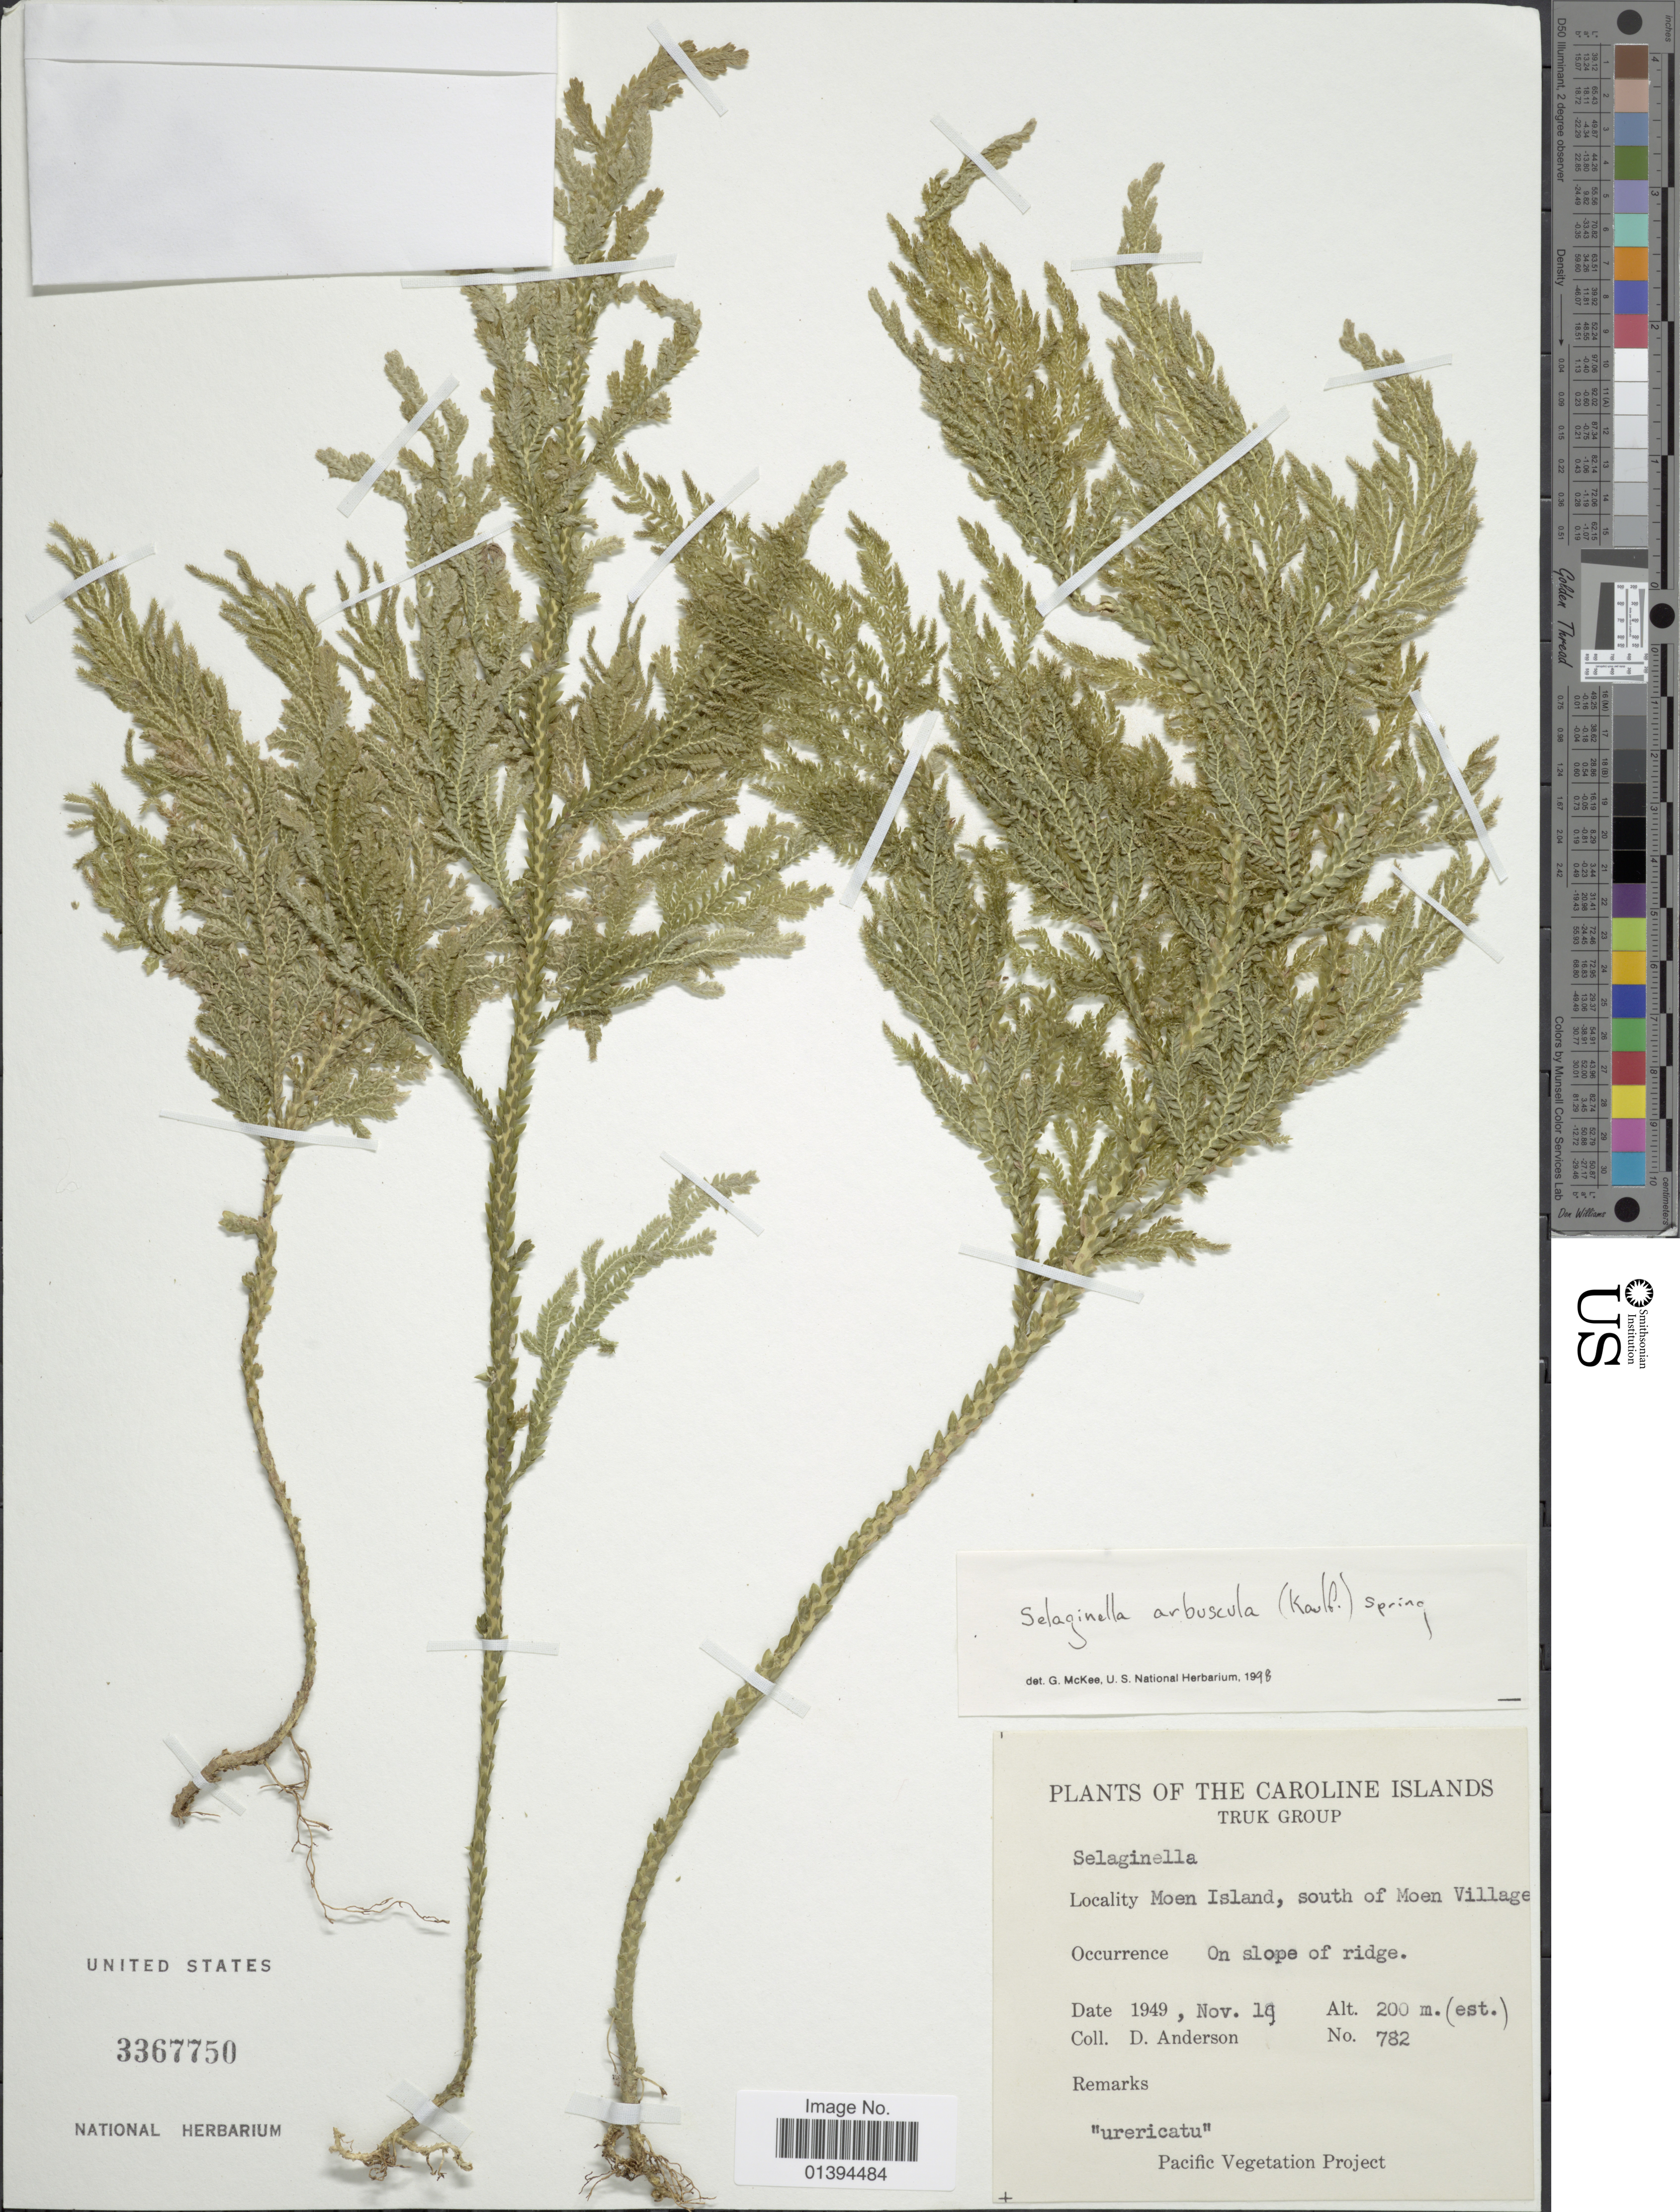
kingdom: Plantae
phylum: Tracheophyta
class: Lycopodiopsida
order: Selaginellales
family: Selaginellaceae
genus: Selaginella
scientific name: Selaginella arbuscula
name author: (Kualf.) Spring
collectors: D. Anderson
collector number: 782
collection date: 1949-11-19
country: Micronesia, Federated States of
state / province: Truk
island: Moen [Wono]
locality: The Caroline Islands, Truk Group, Moen Island, south of Moen village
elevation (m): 200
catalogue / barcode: US 3367750